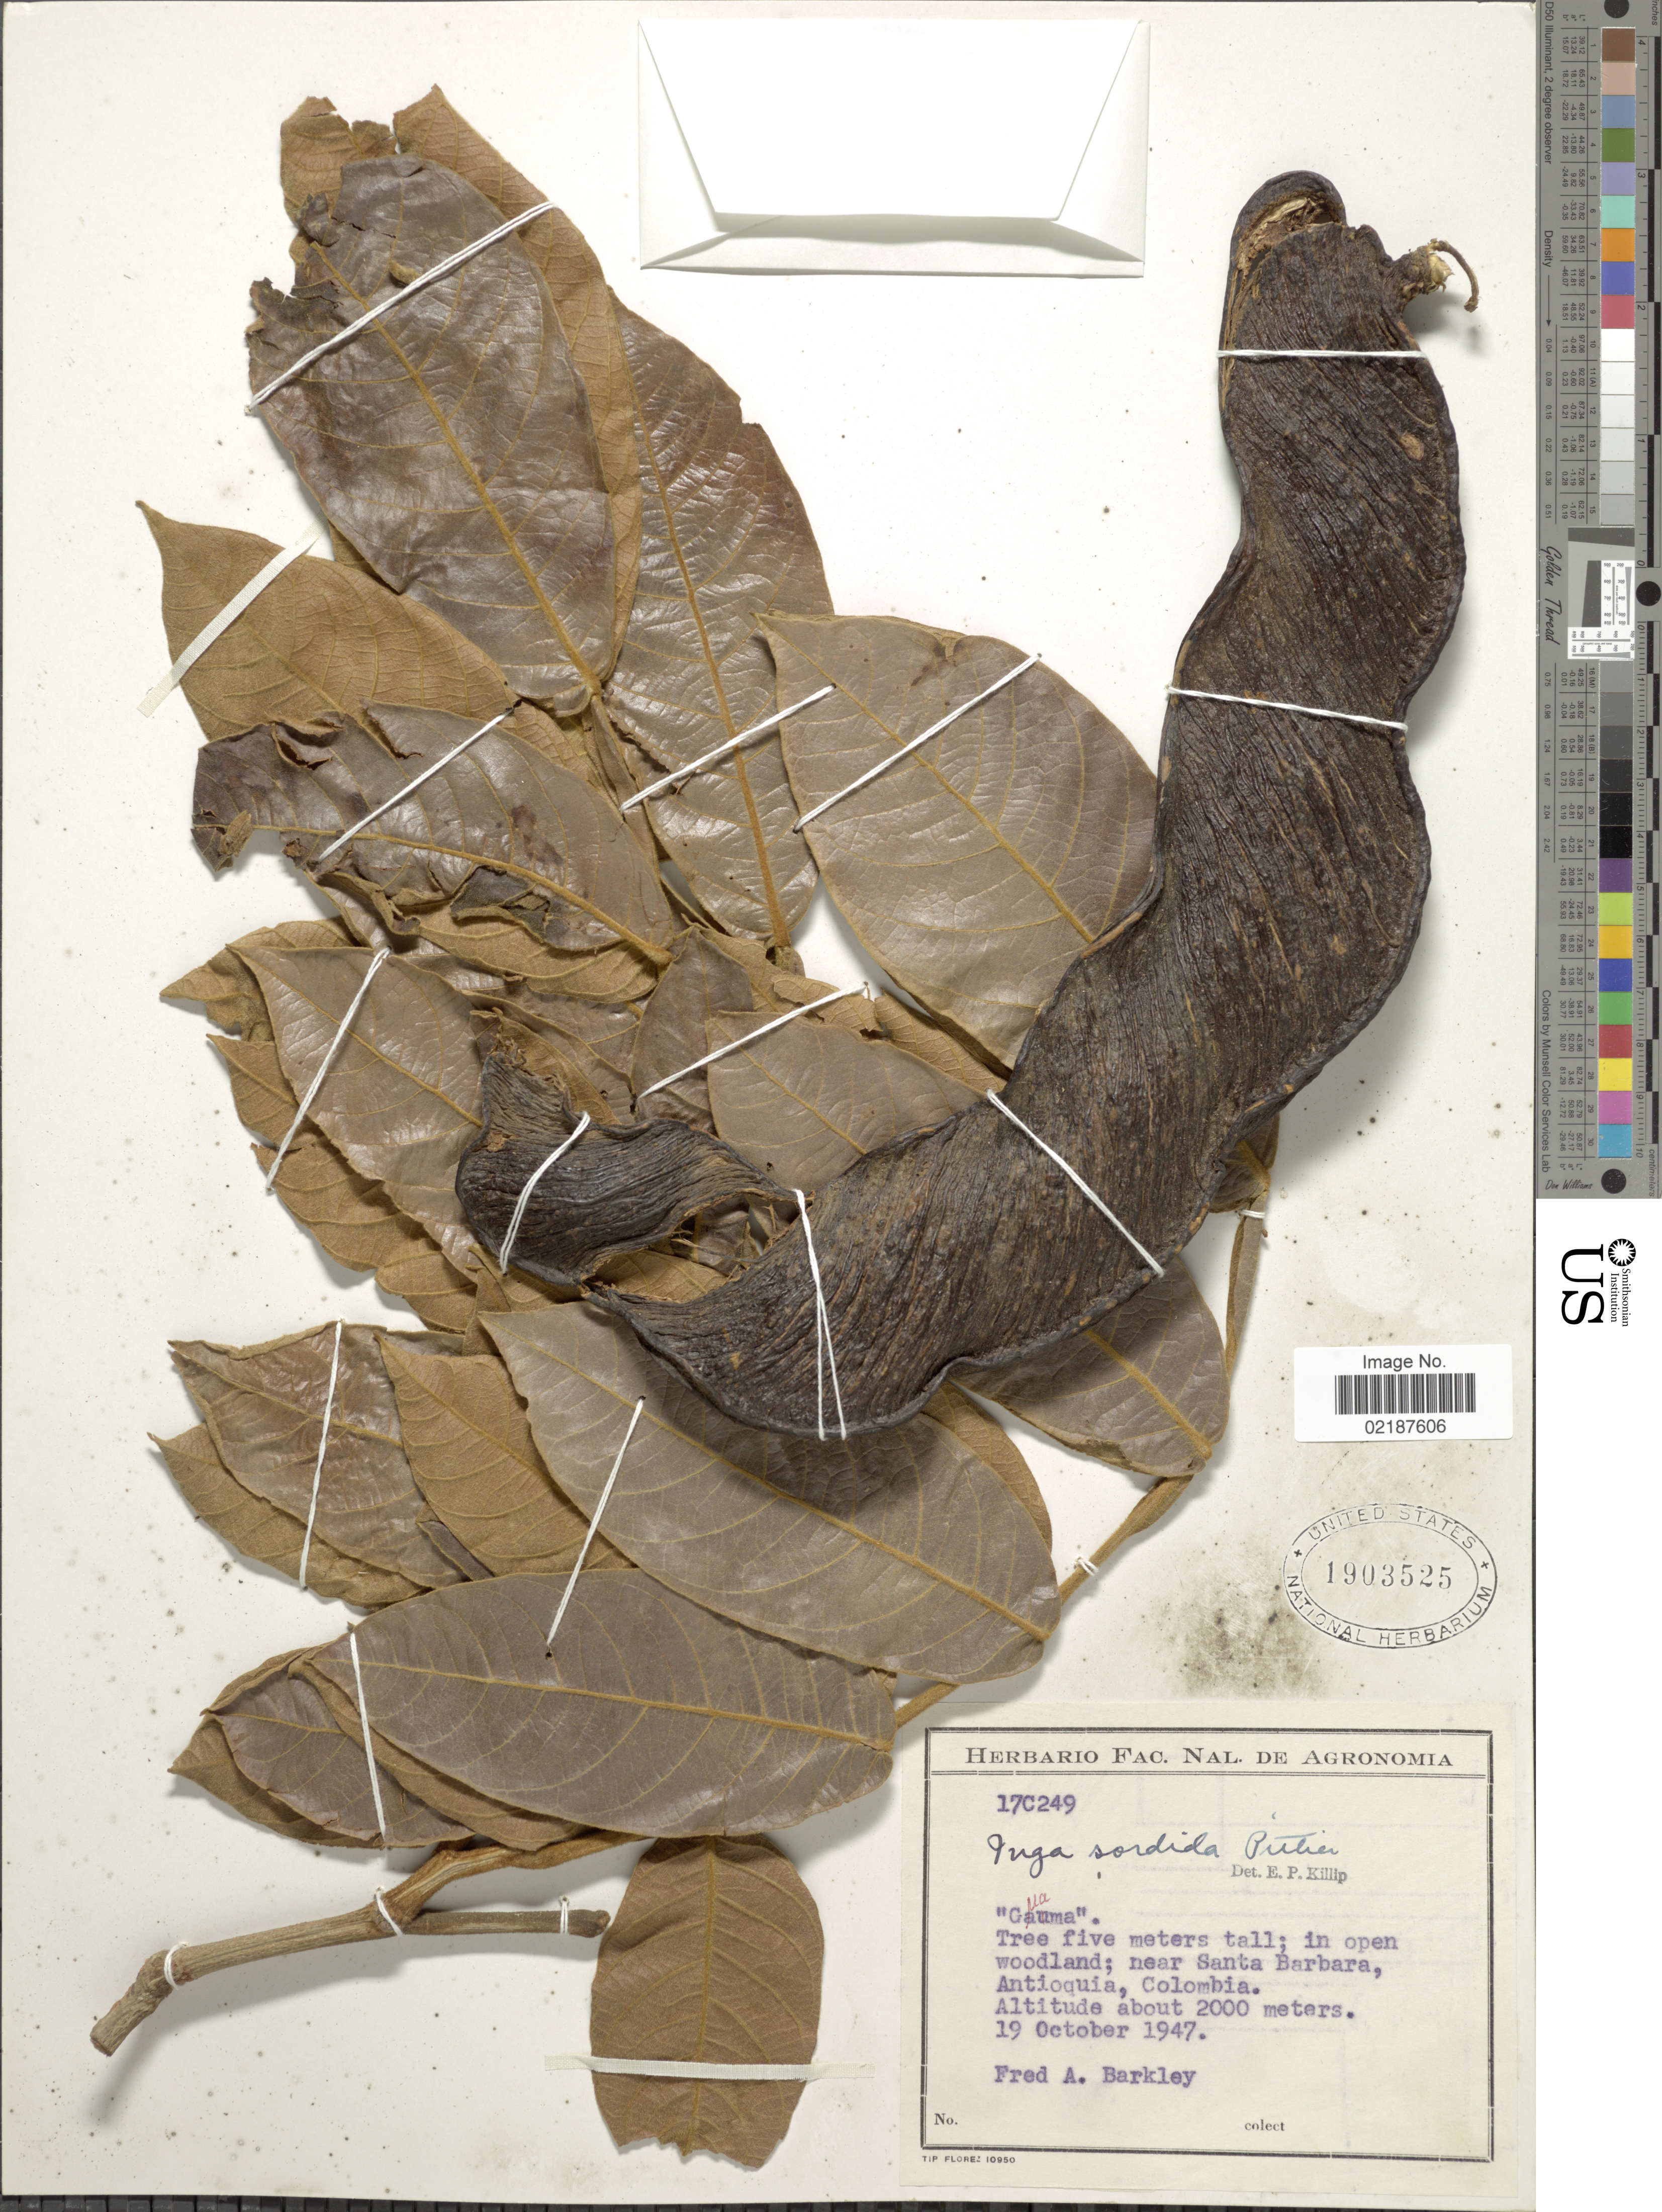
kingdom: Plantae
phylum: Tracheophyta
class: Magnoliopsida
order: Fabales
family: Fabaceae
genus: Inga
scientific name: Inga densiflora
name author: Benth.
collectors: F. A. Barkley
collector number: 17C249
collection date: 1947-10-19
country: Colombia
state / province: Antioquia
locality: In open woodland; near Santa Barbara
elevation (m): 2000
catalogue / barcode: US 1903525